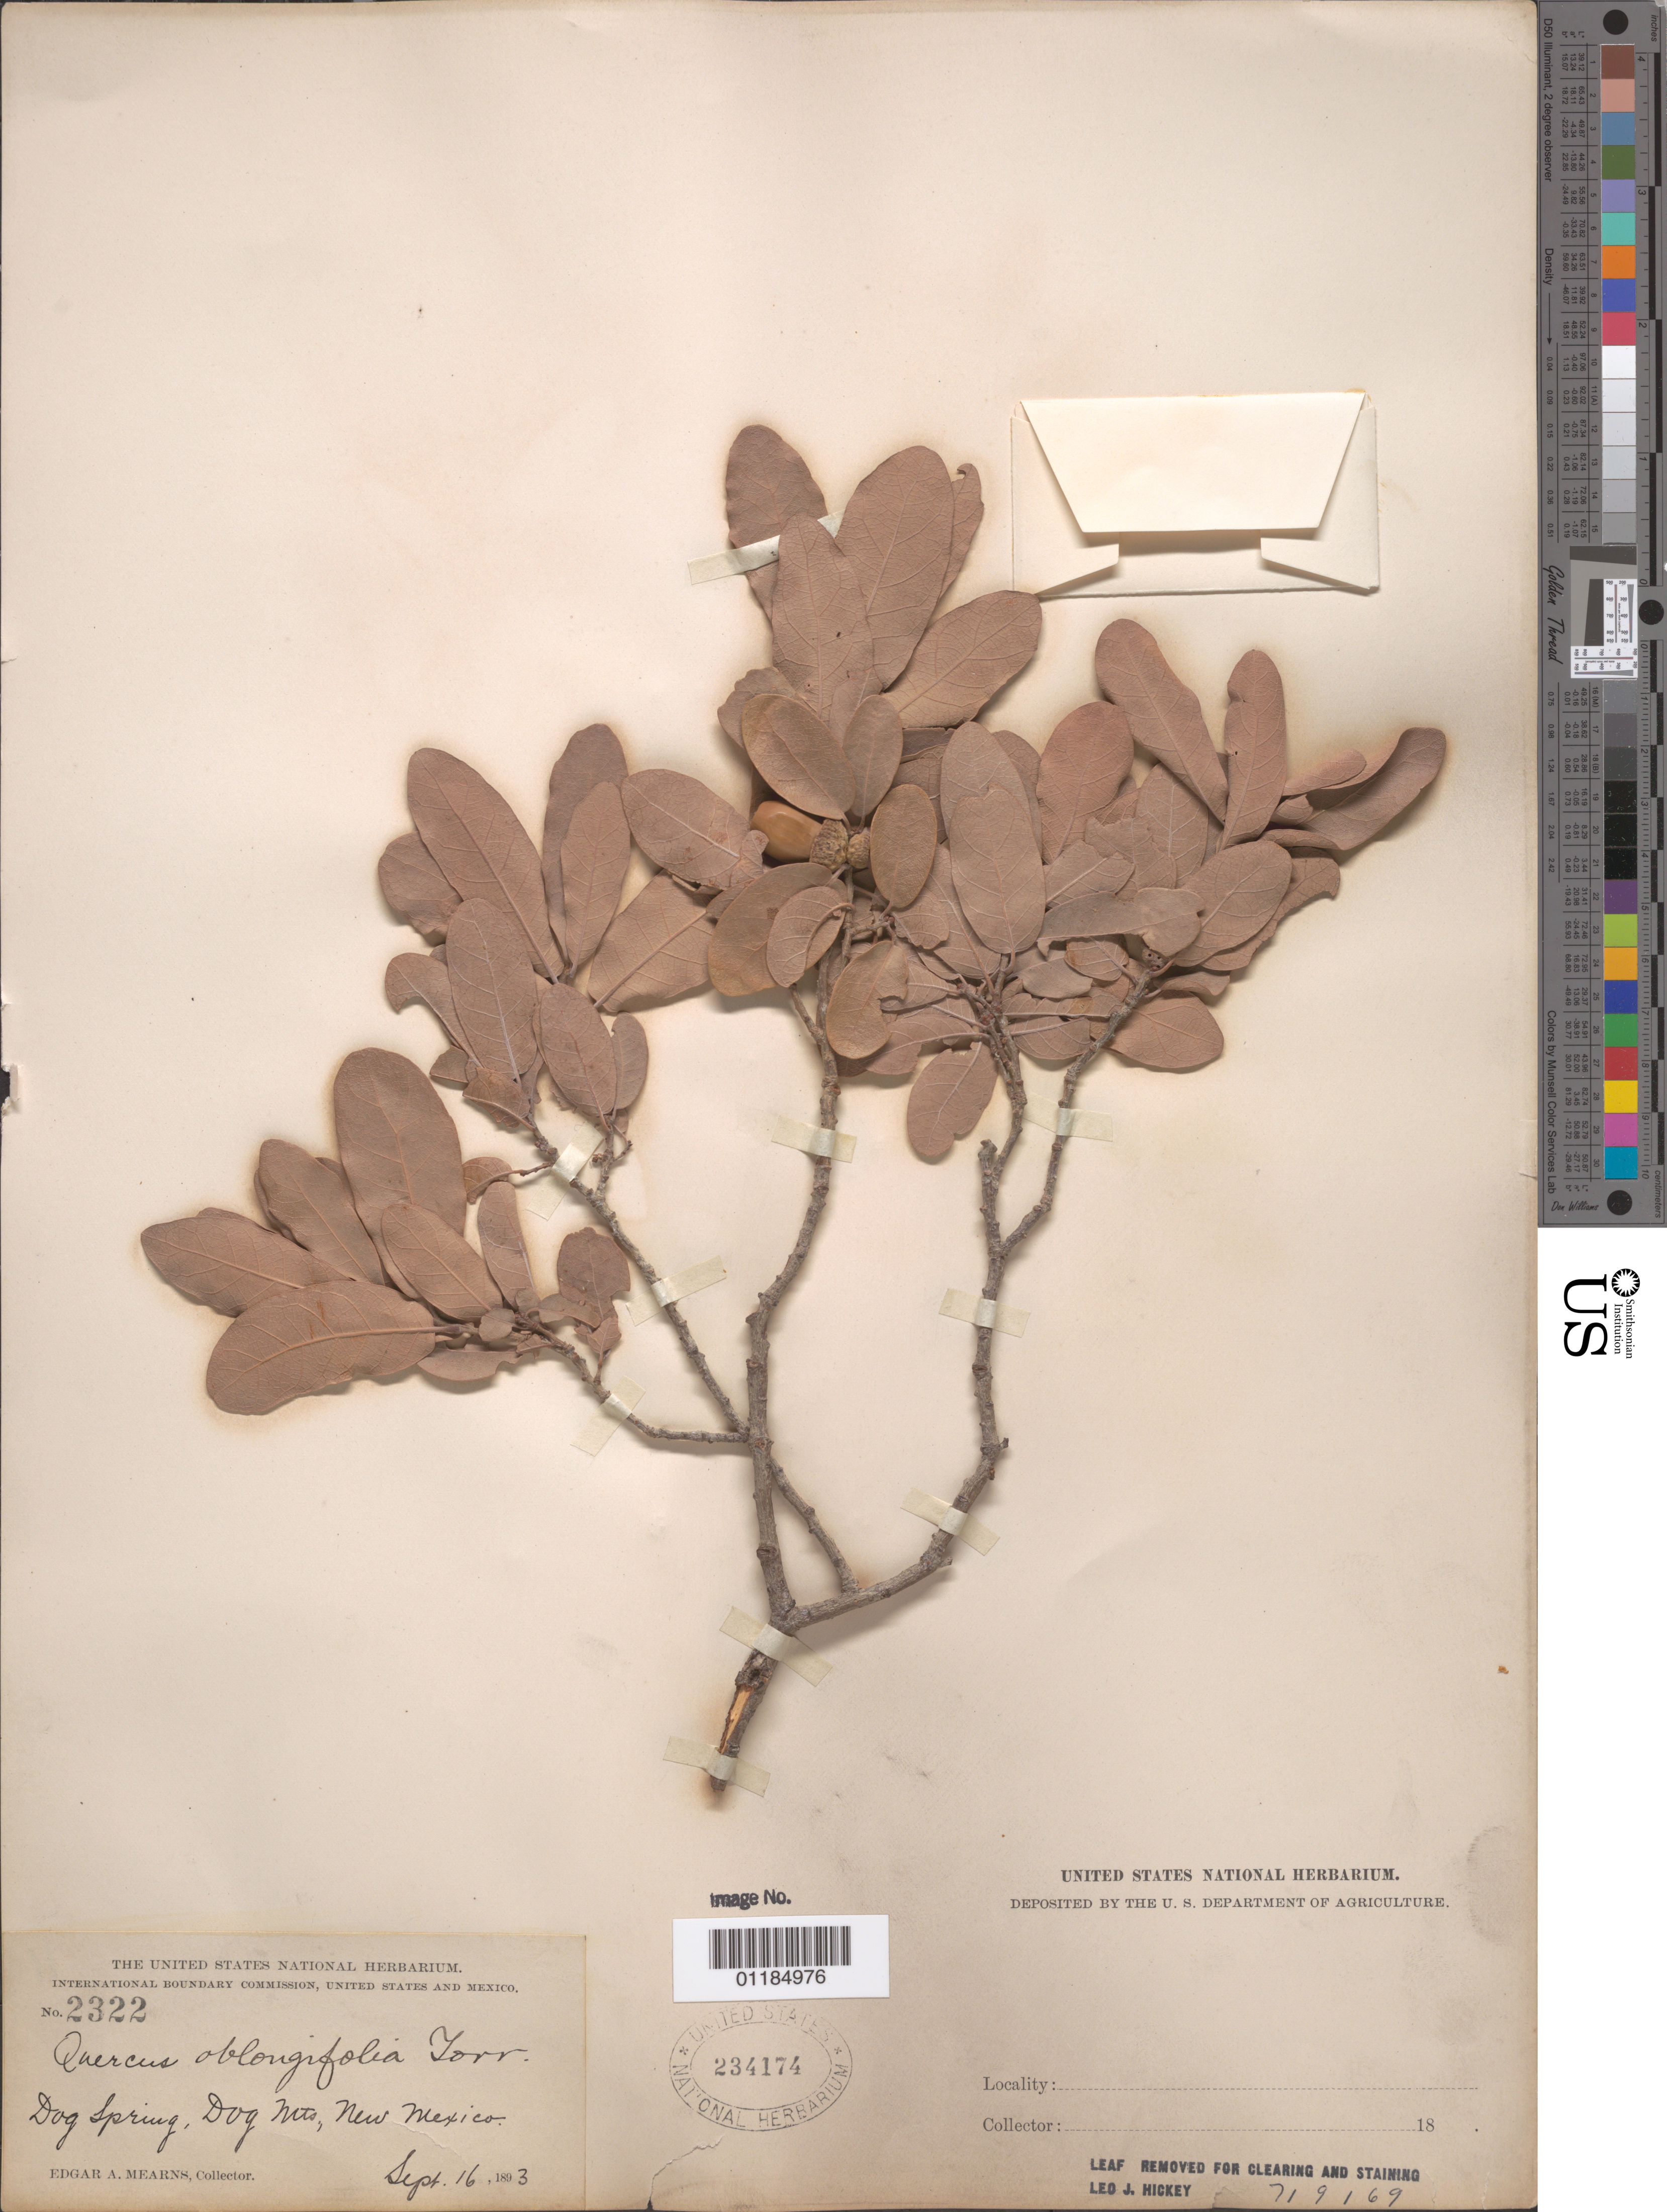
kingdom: Plantae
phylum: Tracheophyta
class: Magnoliopsida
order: Fagales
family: Fagaceae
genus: Quercus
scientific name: Quercus oblongifolia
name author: Torr.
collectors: E. A. Mearns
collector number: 2322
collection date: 1893-09-16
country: United States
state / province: New Mexico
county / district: Grant County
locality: Dog Spring, Dog Mts.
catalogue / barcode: US 234174